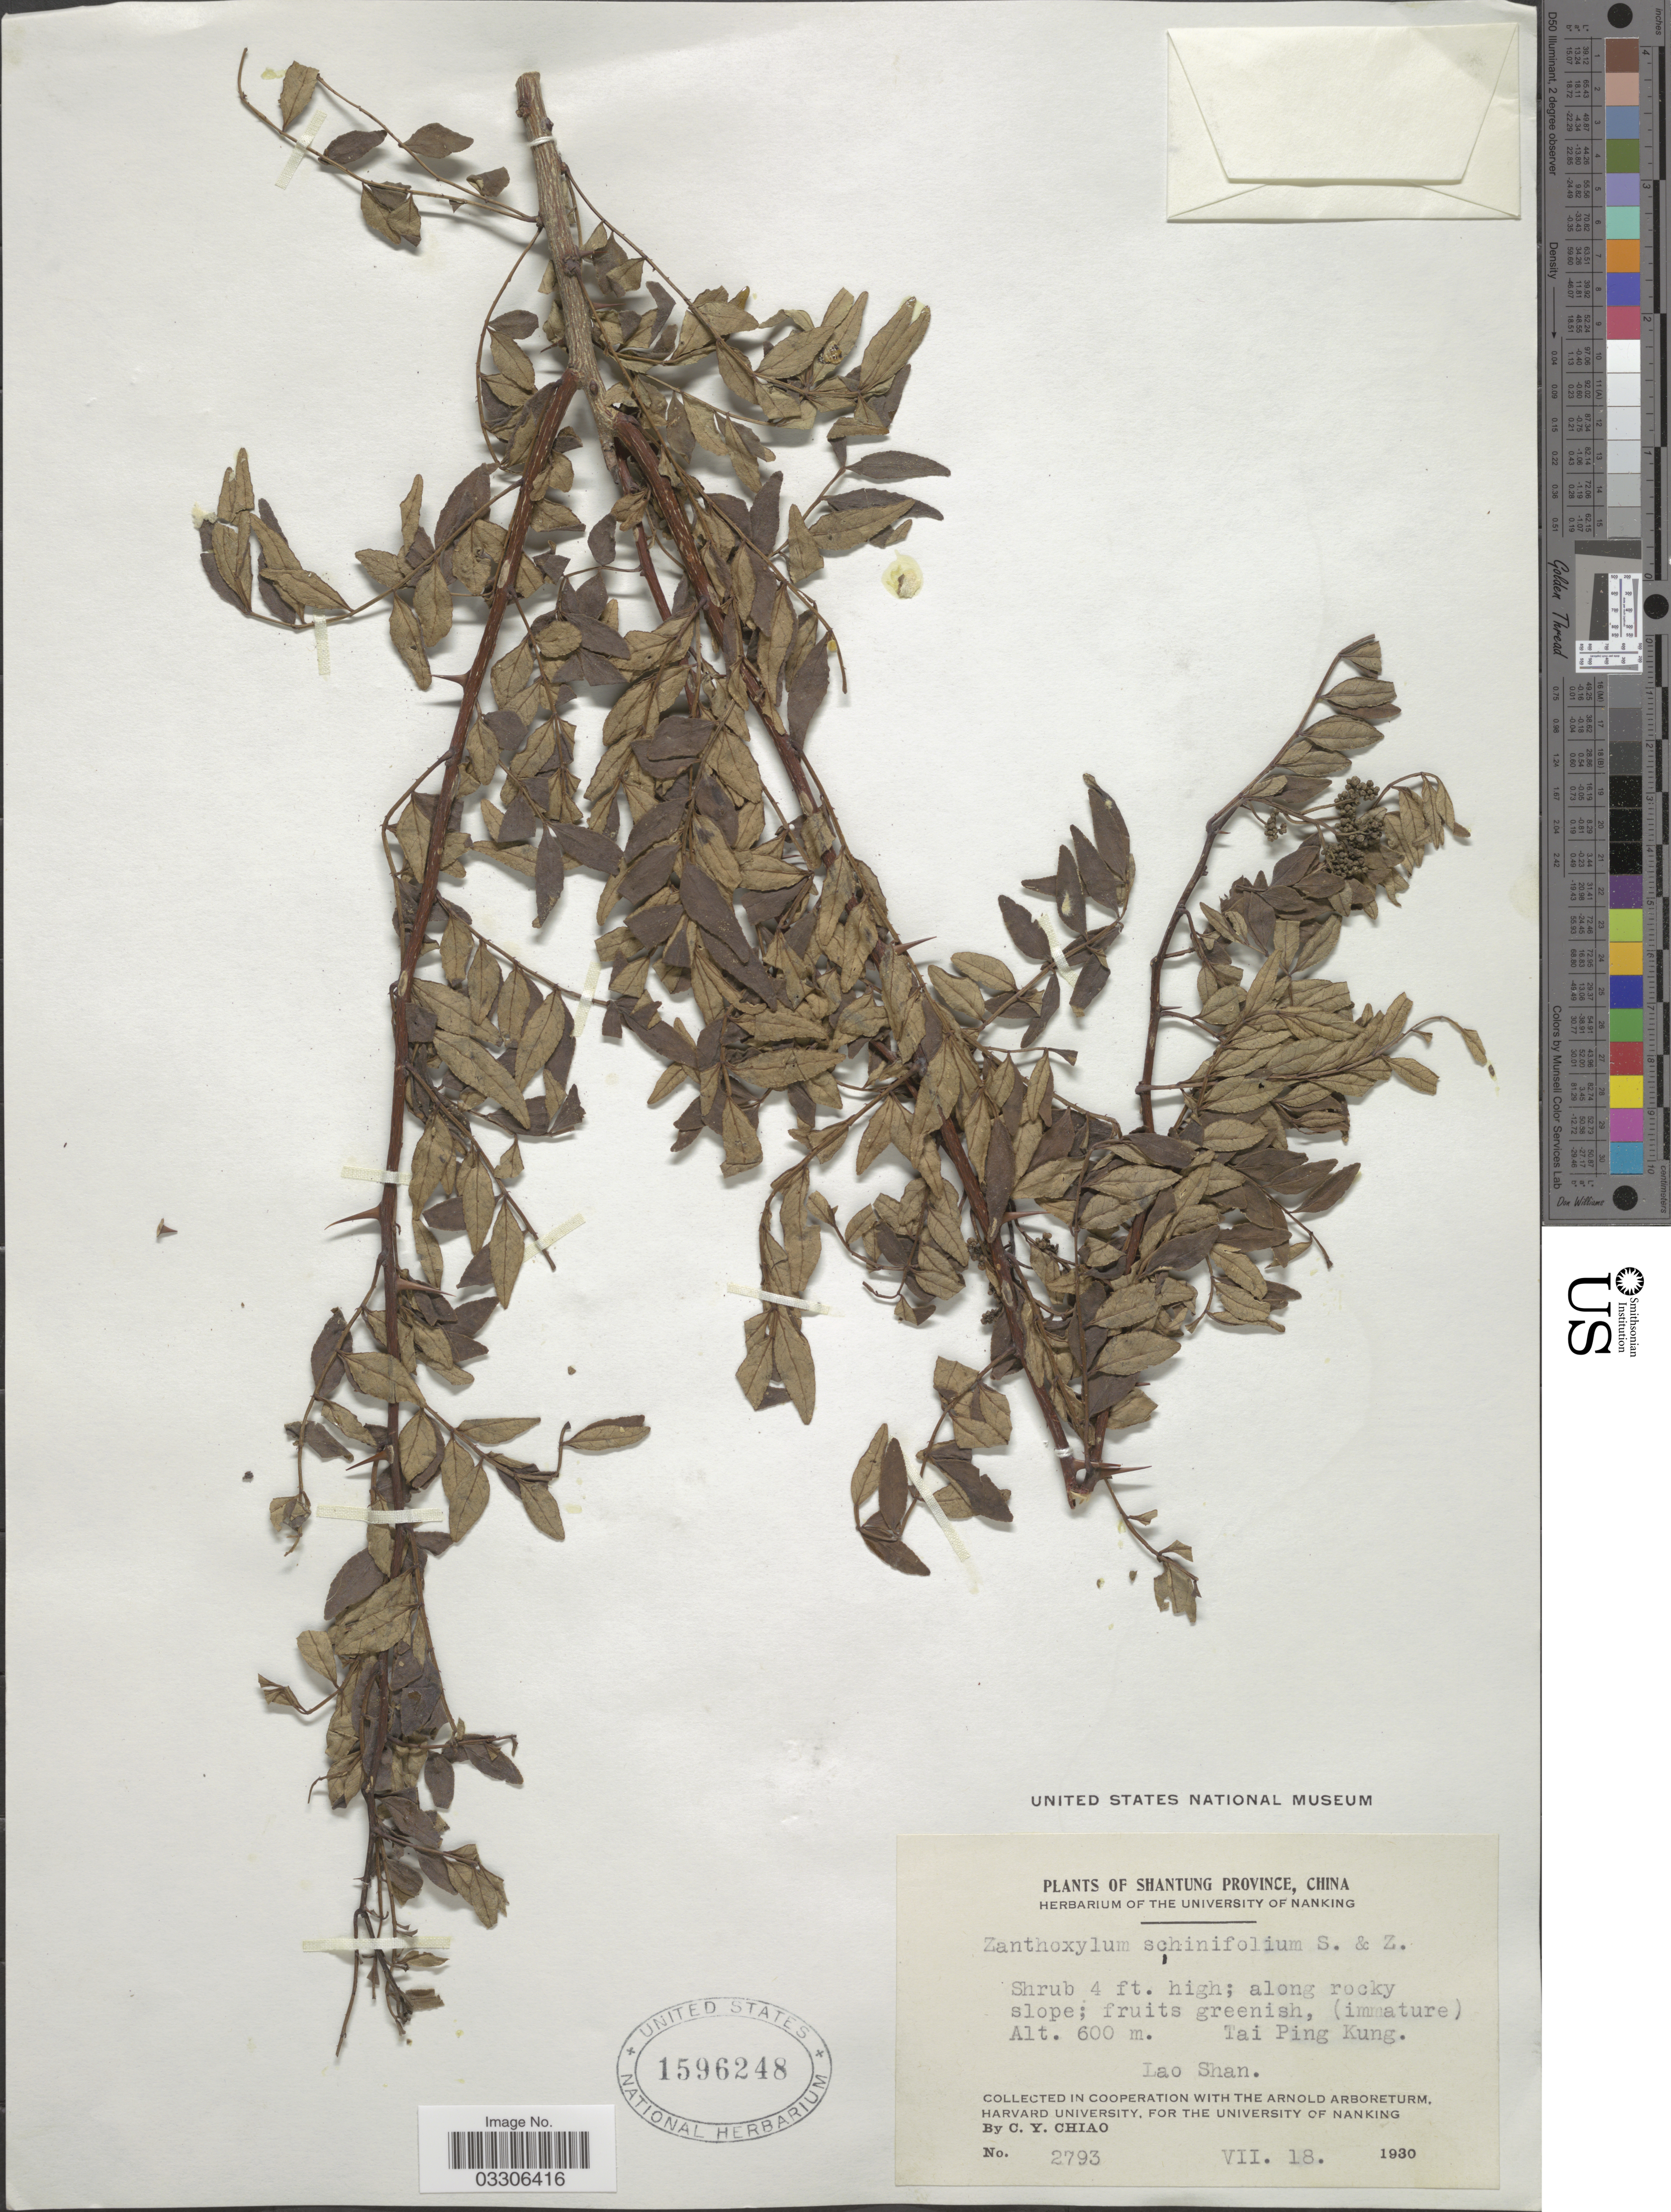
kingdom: Plantae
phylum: Tracheophyta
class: Magnoliopsida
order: Sapindales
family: Rutaceae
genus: Zanthoxylum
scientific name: Zanthoxylum schinifolium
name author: Siebold & Zucc.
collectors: C. Y. Chiao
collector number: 2793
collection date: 1930-07-18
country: China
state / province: Shandong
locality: Shantung Province. Tai Ping Kung. Lao Shan.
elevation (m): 600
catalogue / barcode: US 1596248